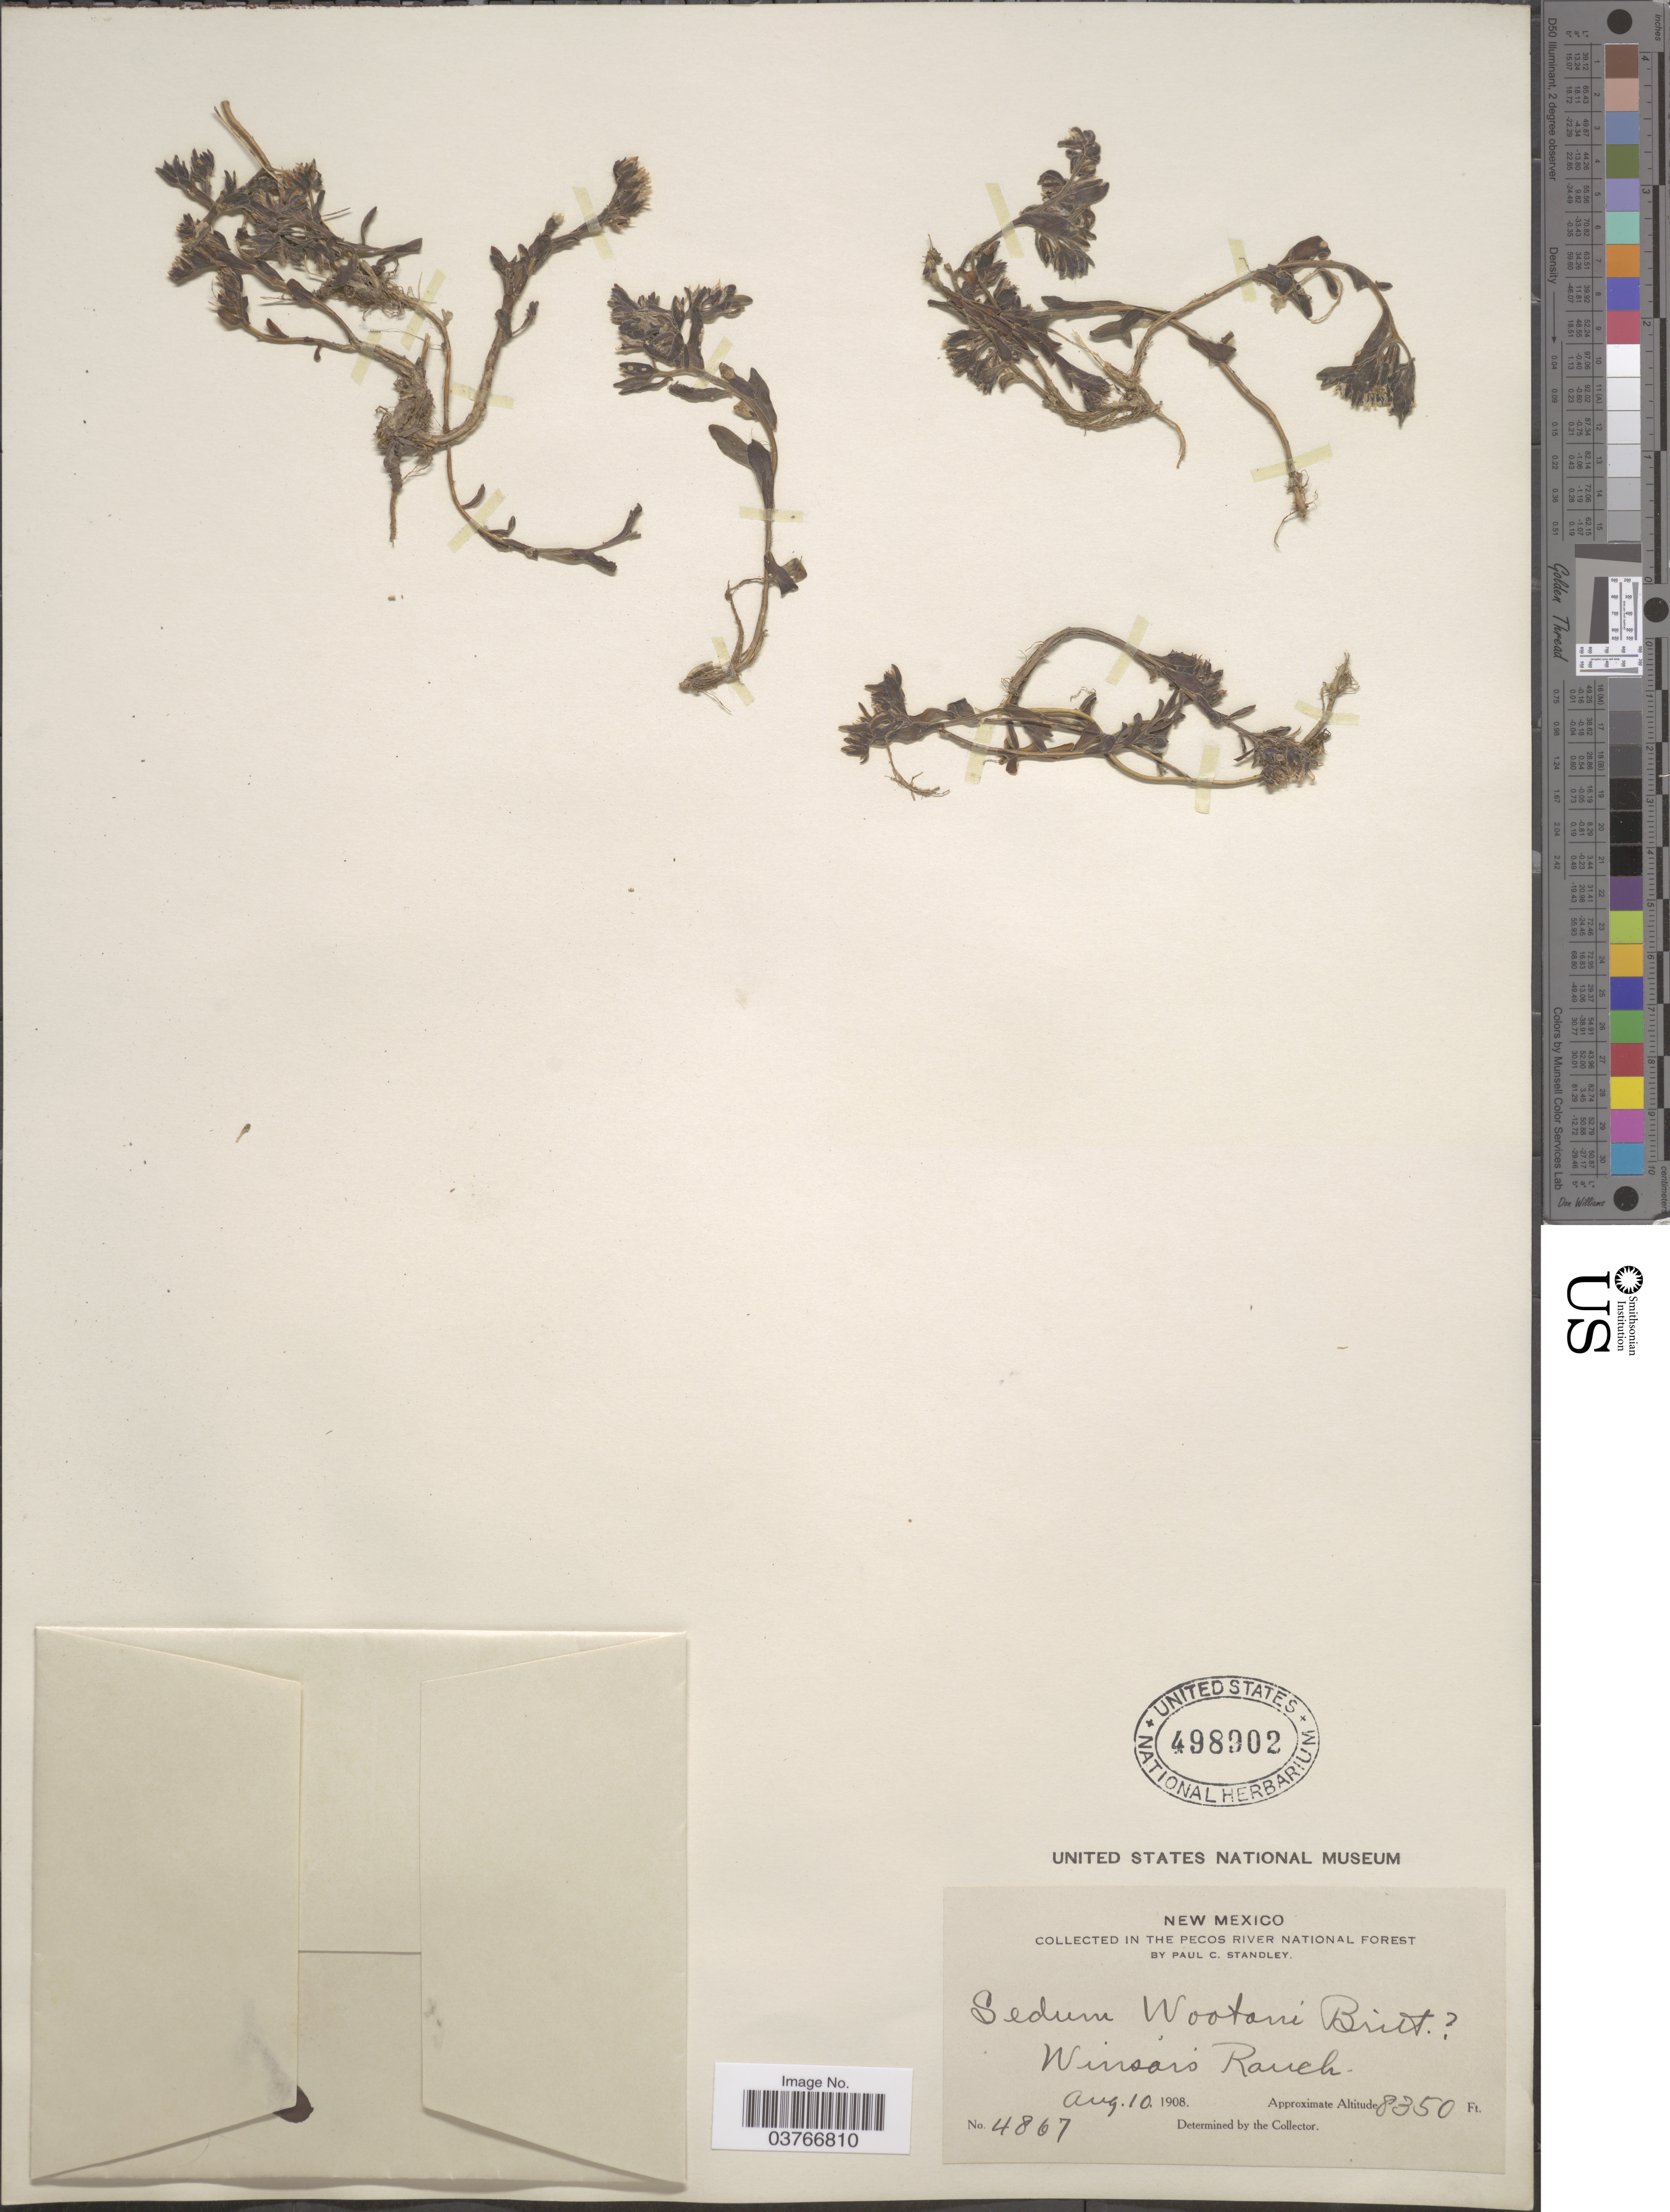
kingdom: Plantae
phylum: Tracheophyta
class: Magnoliopsida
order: Saxifragales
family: Crassulaceae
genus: Sedum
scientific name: Sedum wootonii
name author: Britton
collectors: P. C. Standley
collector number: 4867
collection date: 1908-08-10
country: United States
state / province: New Mexico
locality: In the Pecos River National Forest. Winsors Ranch.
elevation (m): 2545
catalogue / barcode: US 498902